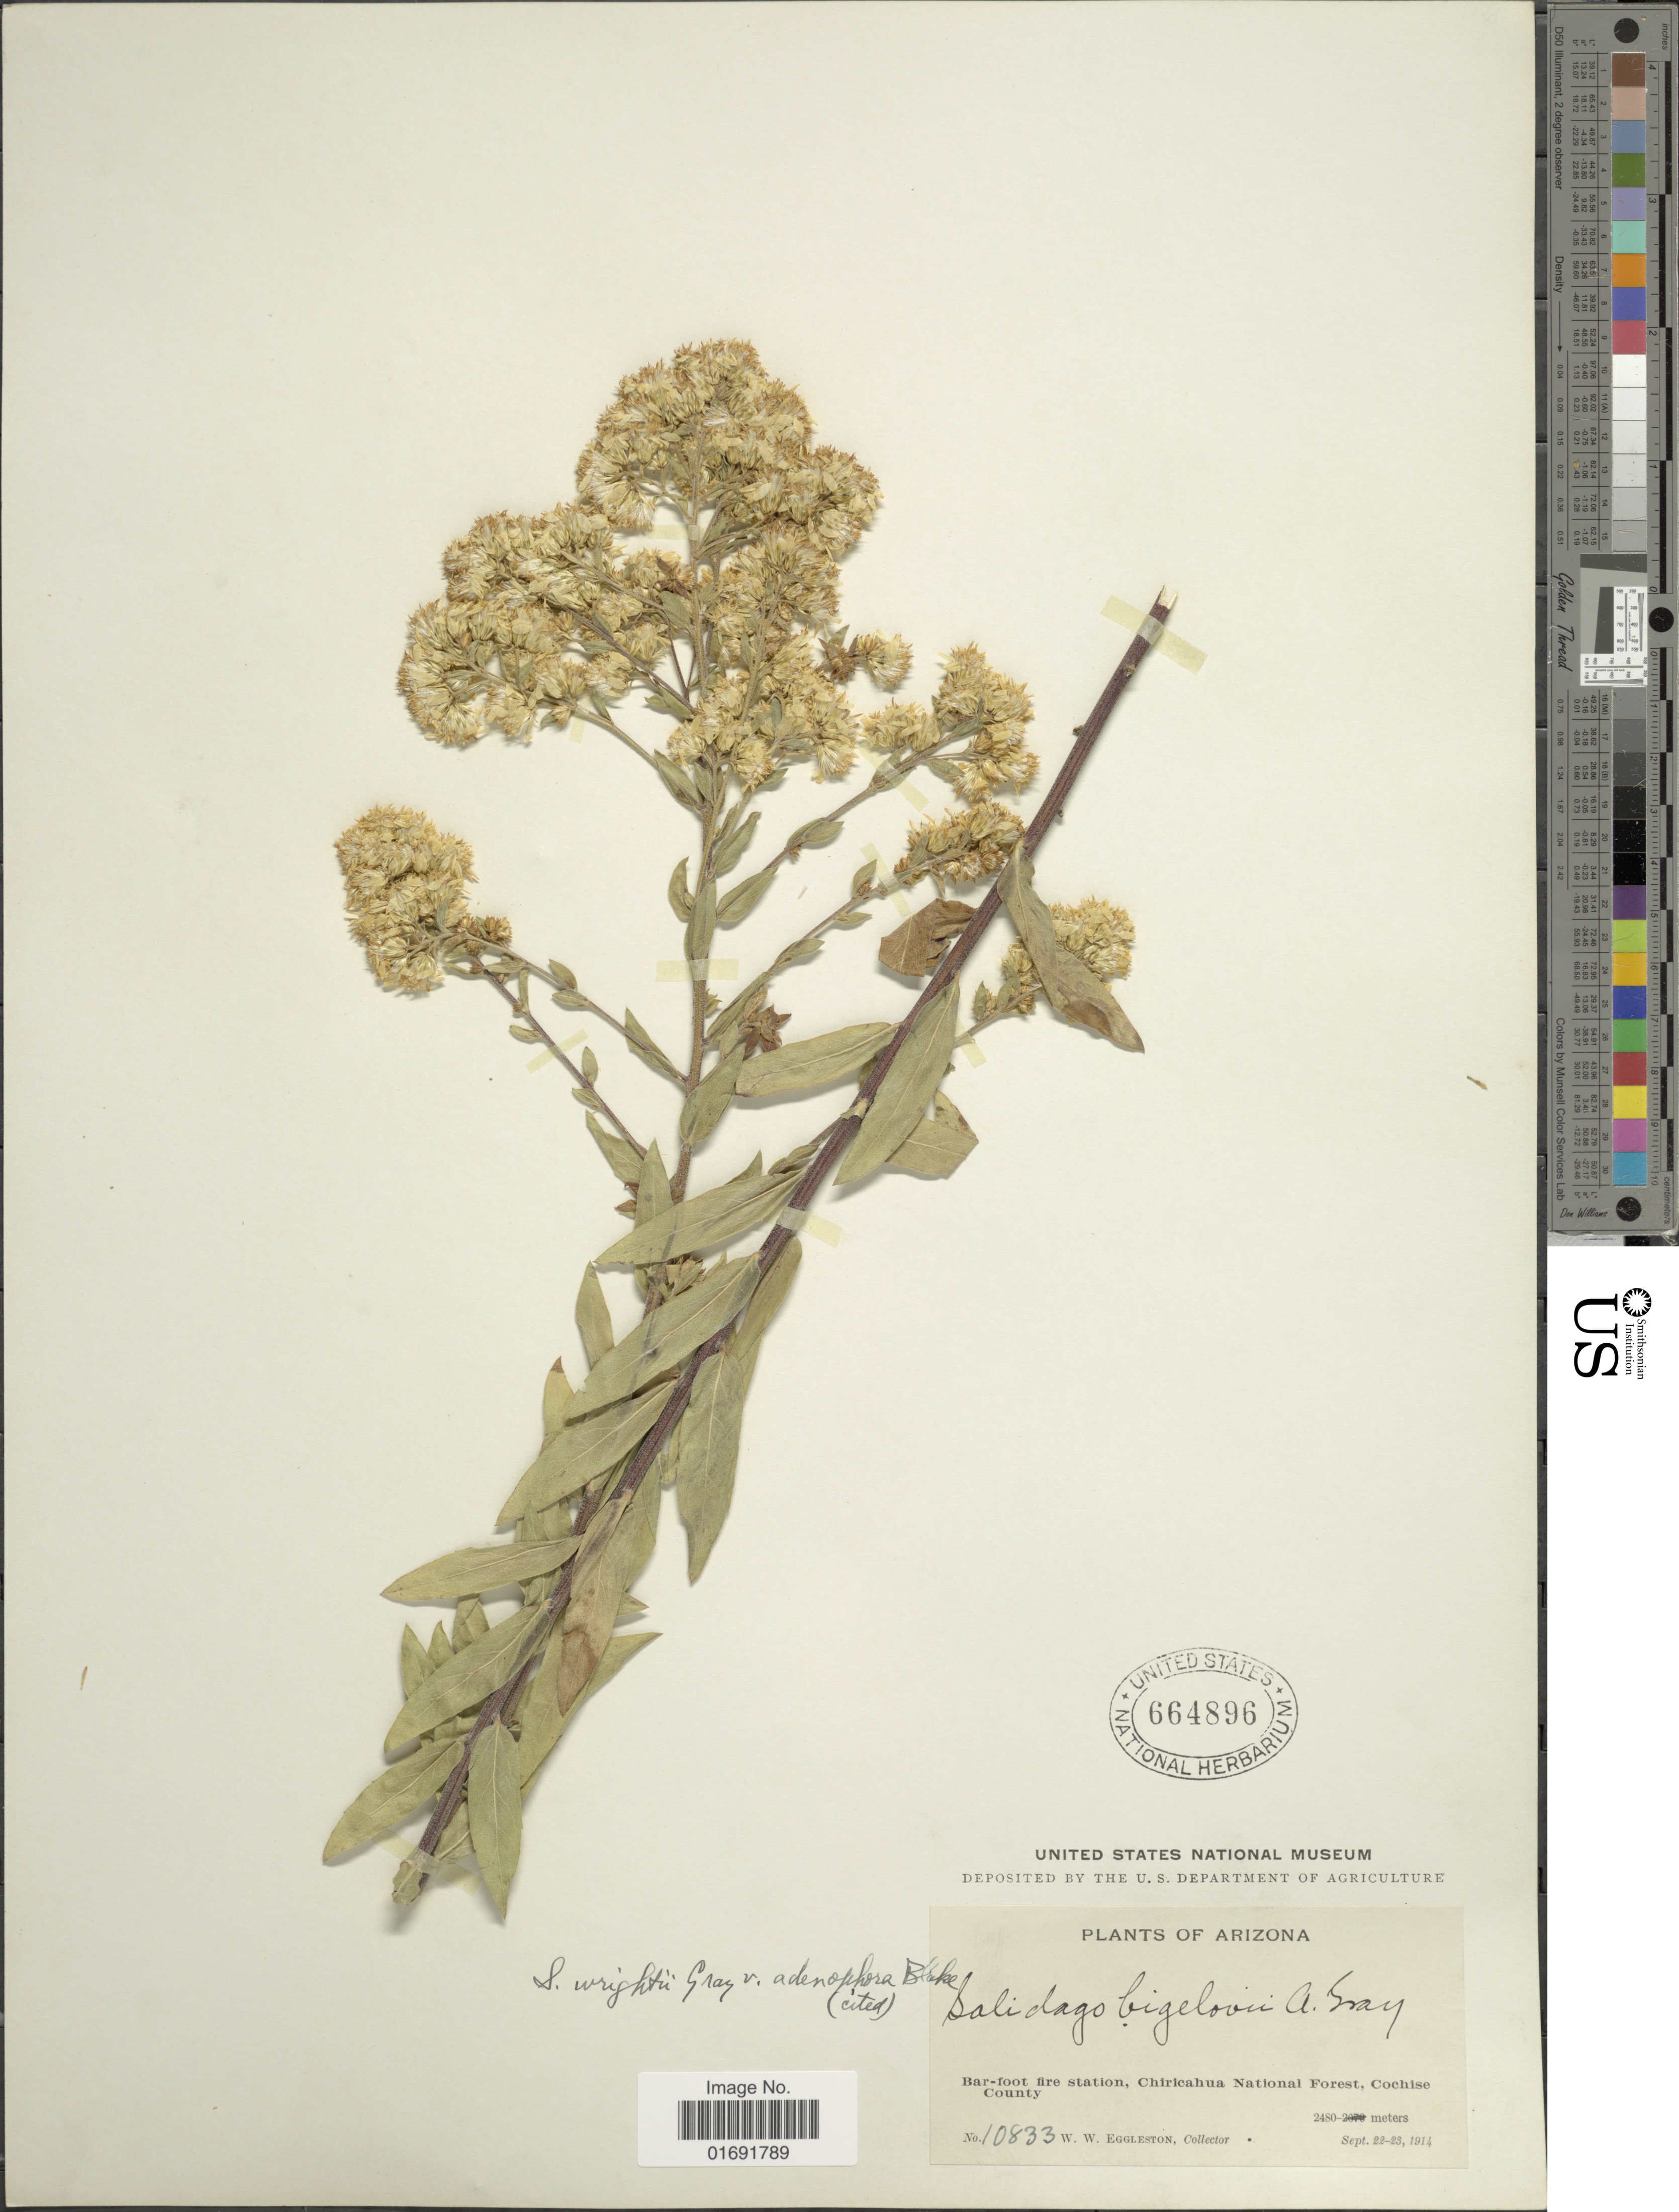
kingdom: Plantae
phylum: Tracheophyta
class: Magnoliopsida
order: Asterales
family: Asteraceae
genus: Solidago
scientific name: Solidago wrightii var. adenophora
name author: S.F. Blake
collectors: W. W. Eggleston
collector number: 10833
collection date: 1914-09-22/1914-09-23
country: United States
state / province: Arizona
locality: Bar-foot fire station, Chiricahua National Forest, Cochise County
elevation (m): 2480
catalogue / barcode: US 664896